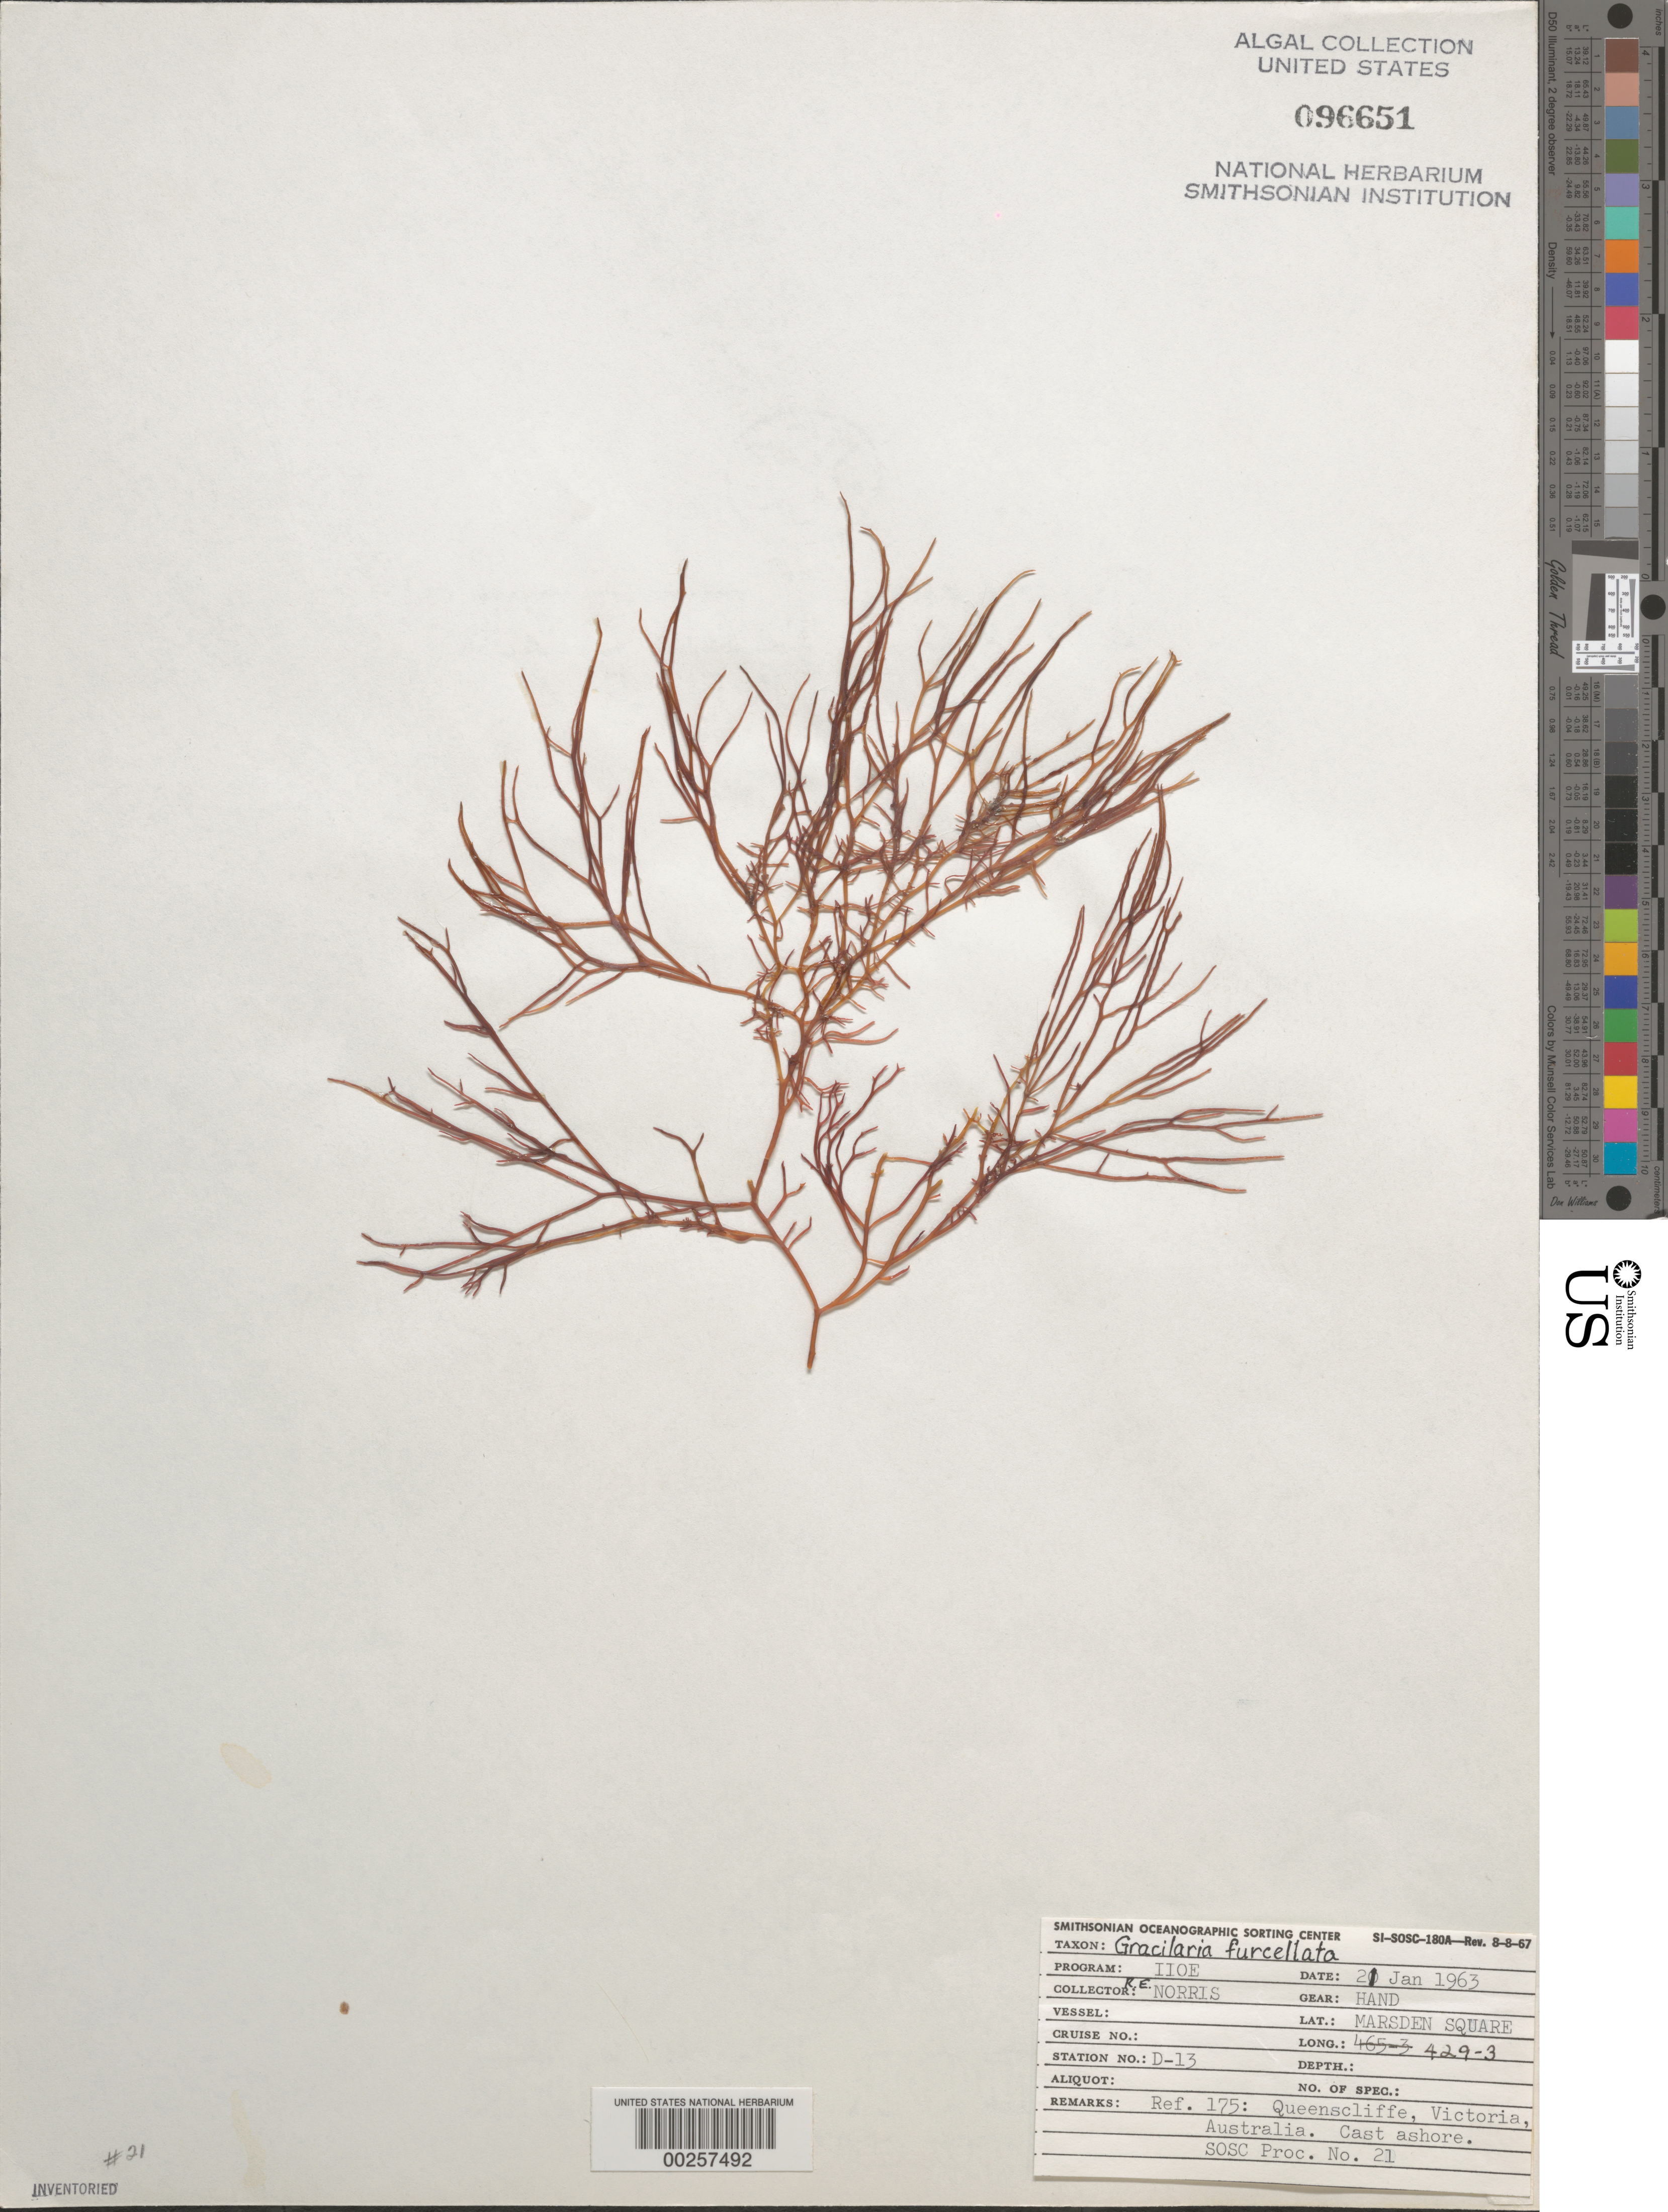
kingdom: Plantae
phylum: Rhodophyta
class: Florideophyceae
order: Gigartinales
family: Solieriaceae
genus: Sarconema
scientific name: Sarconema filiforme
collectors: R. E. Norris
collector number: Station D-13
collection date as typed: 21 Jan 1963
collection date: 1963-01-21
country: Australia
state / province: Victoria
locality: Queenscliffe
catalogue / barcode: US 96651